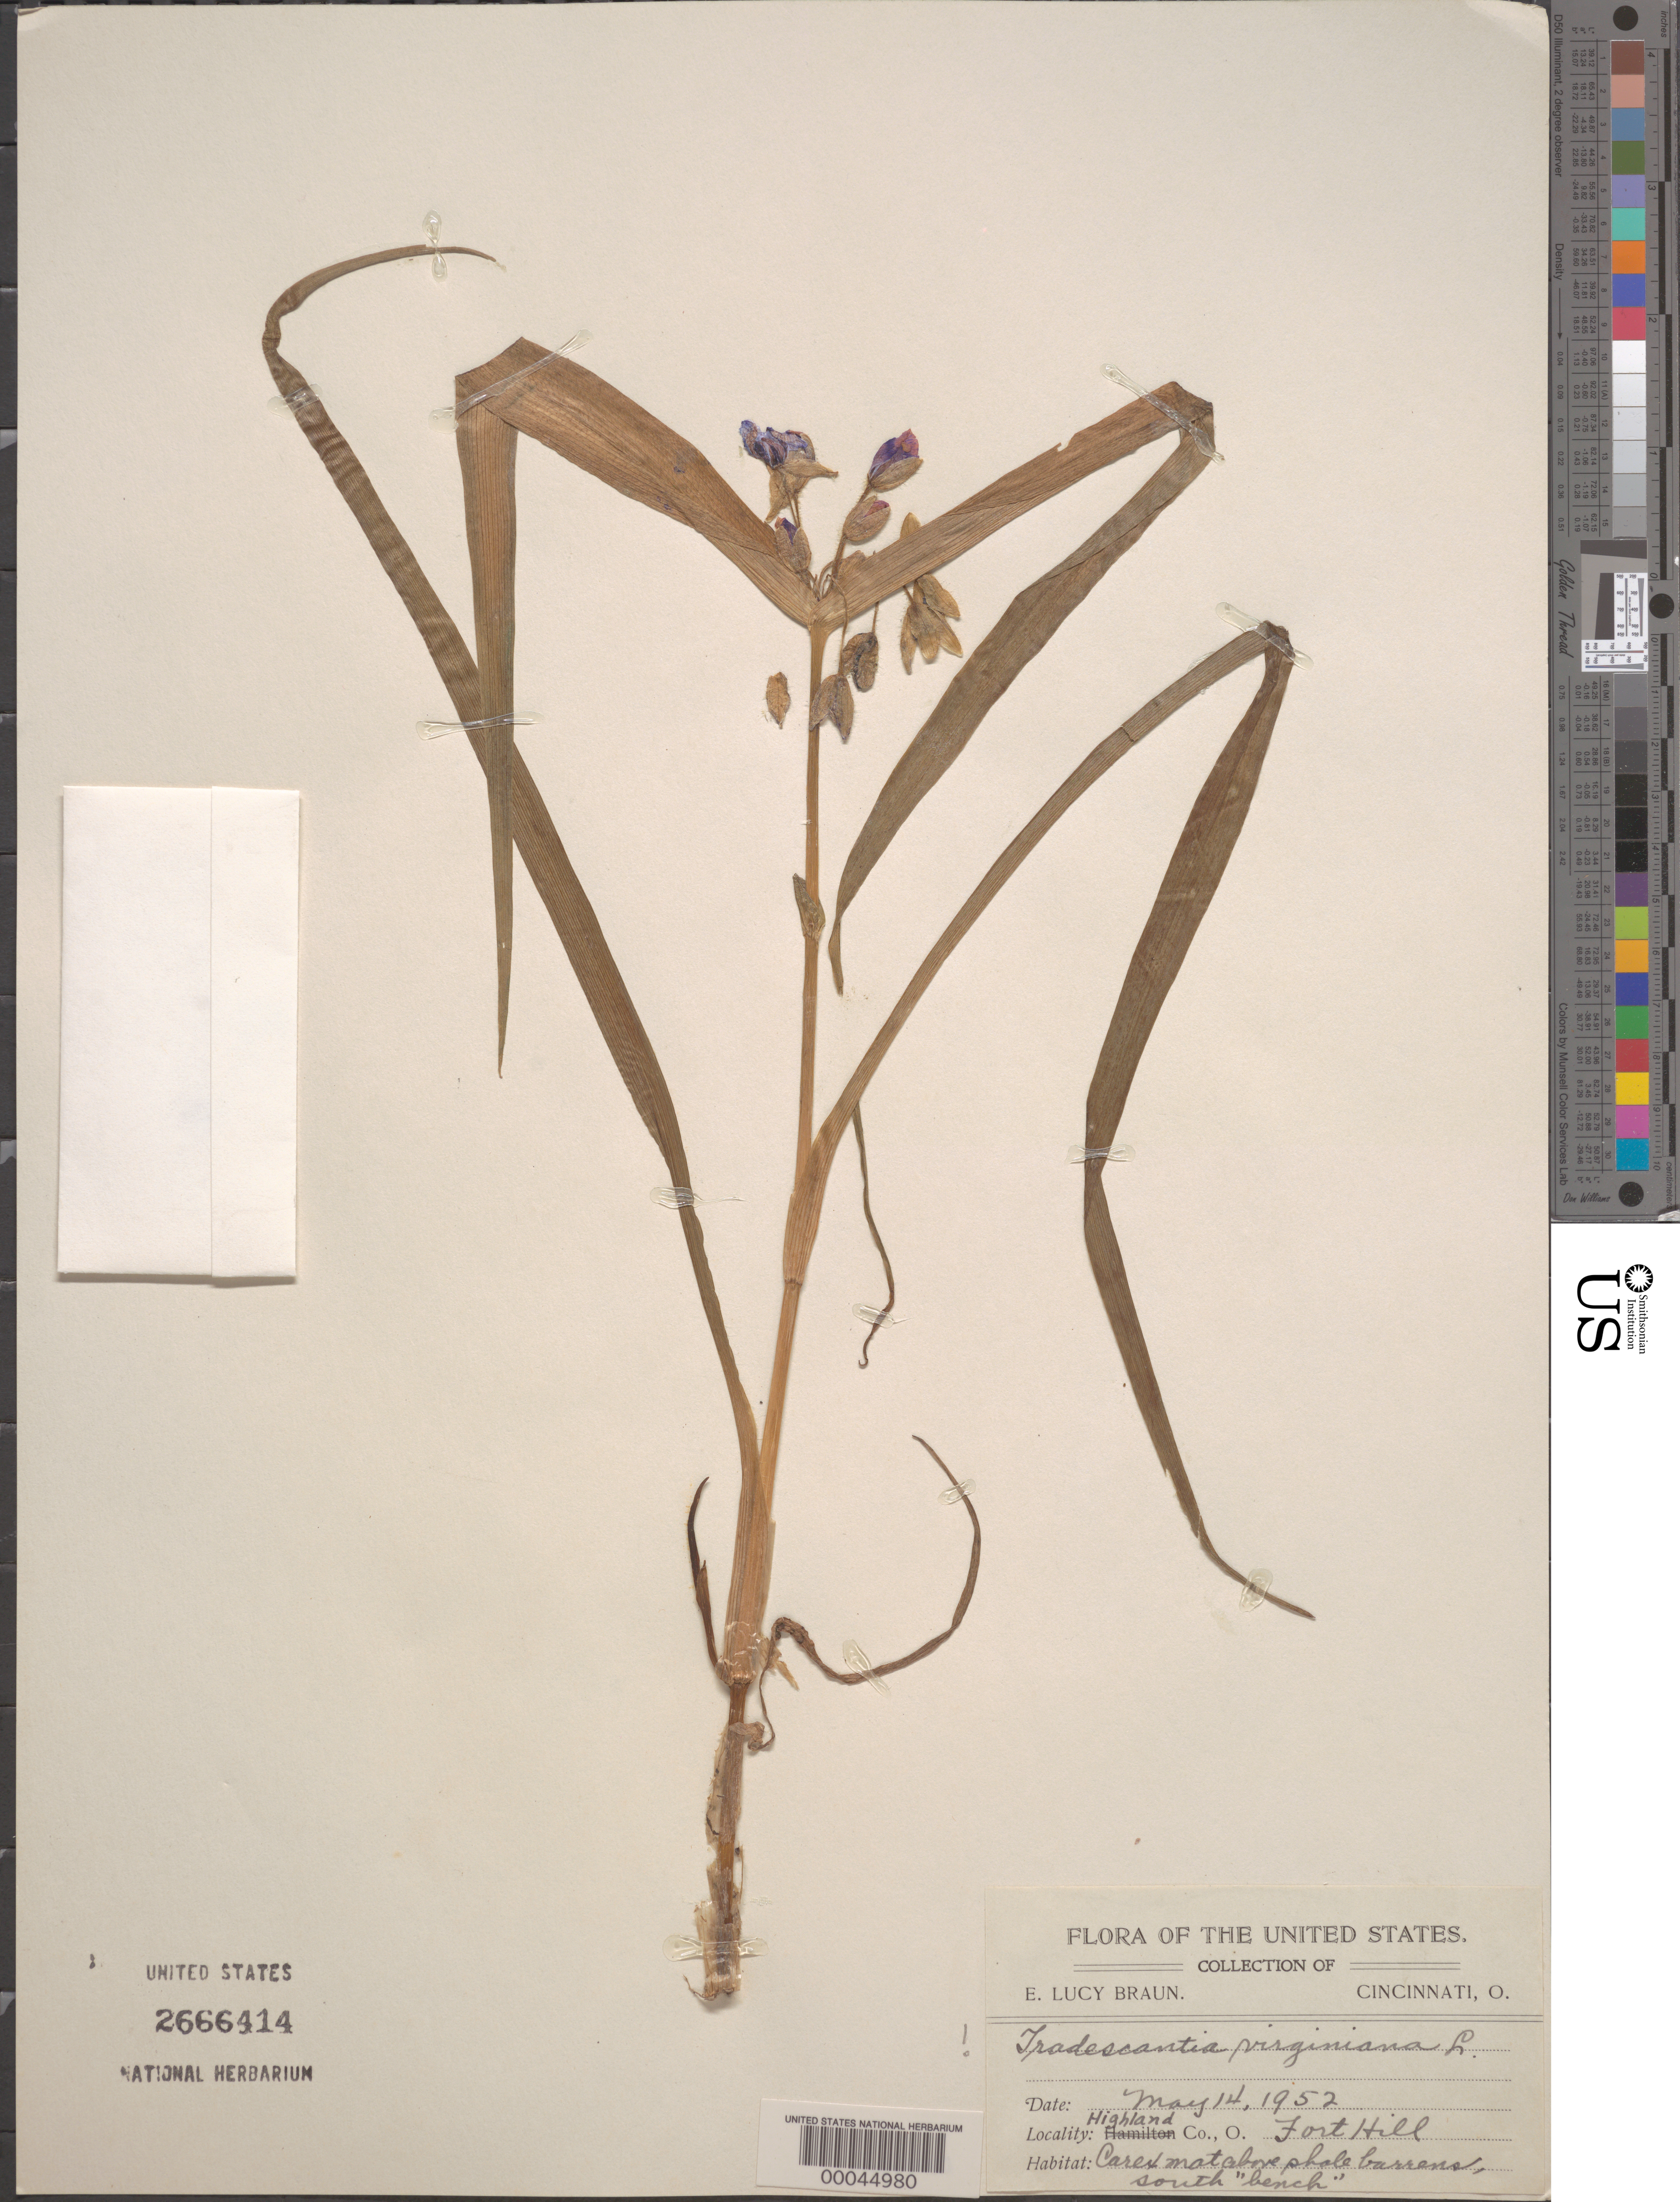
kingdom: Plantae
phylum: Tracheophyta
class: Liliopsida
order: Commelinales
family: Commelinaceae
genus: Tradescantia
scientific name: Tradescantia virginiana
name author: L.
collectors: E. L. Braun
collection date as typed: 14 May 1952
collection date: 1952-05-14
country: United States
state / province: Ohio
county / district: Highland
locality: Fort hill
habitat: Carex mat above shale barrens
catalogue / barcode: US 2666414